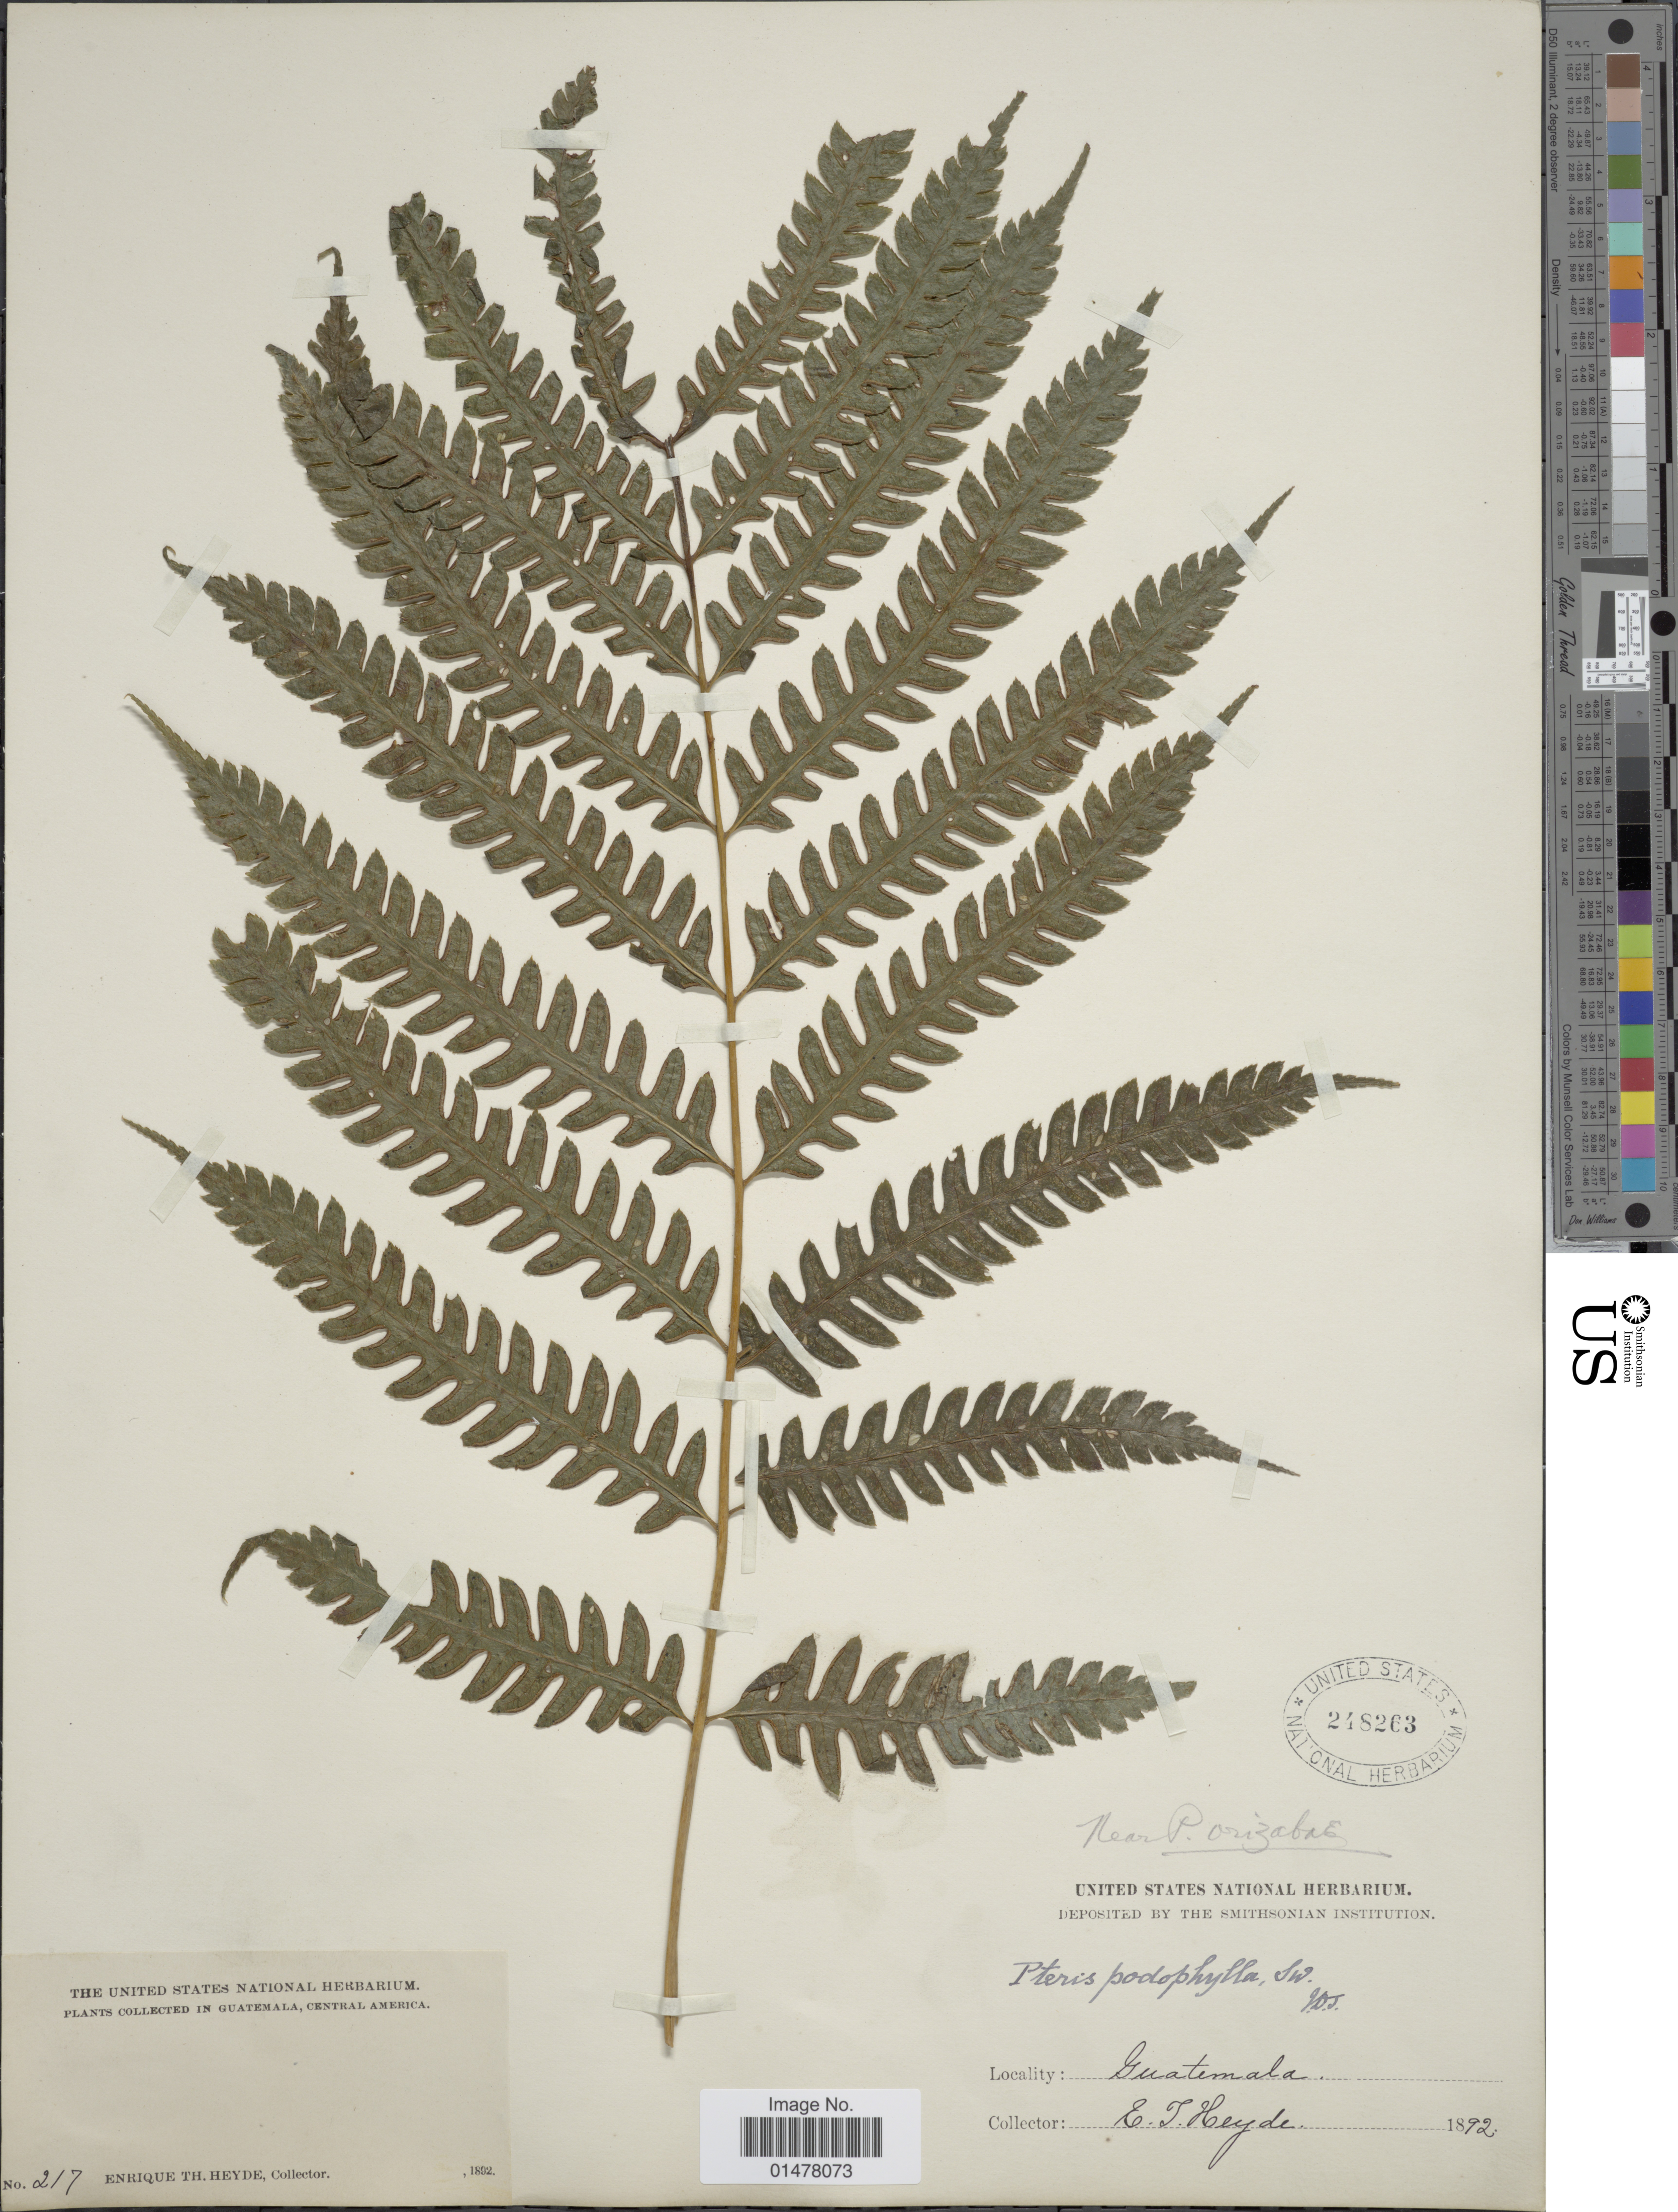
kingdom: Plantae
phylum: Tracheophyta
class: Polypodiopsida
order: Polypodiales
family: Pteridaceae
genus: Pteris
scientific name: Pteris propinqua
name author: J. Agardh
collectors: E. T. Heyde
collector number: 217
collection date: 1892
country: Guatemala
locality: Guatemala, Central America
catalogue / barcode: US 248263